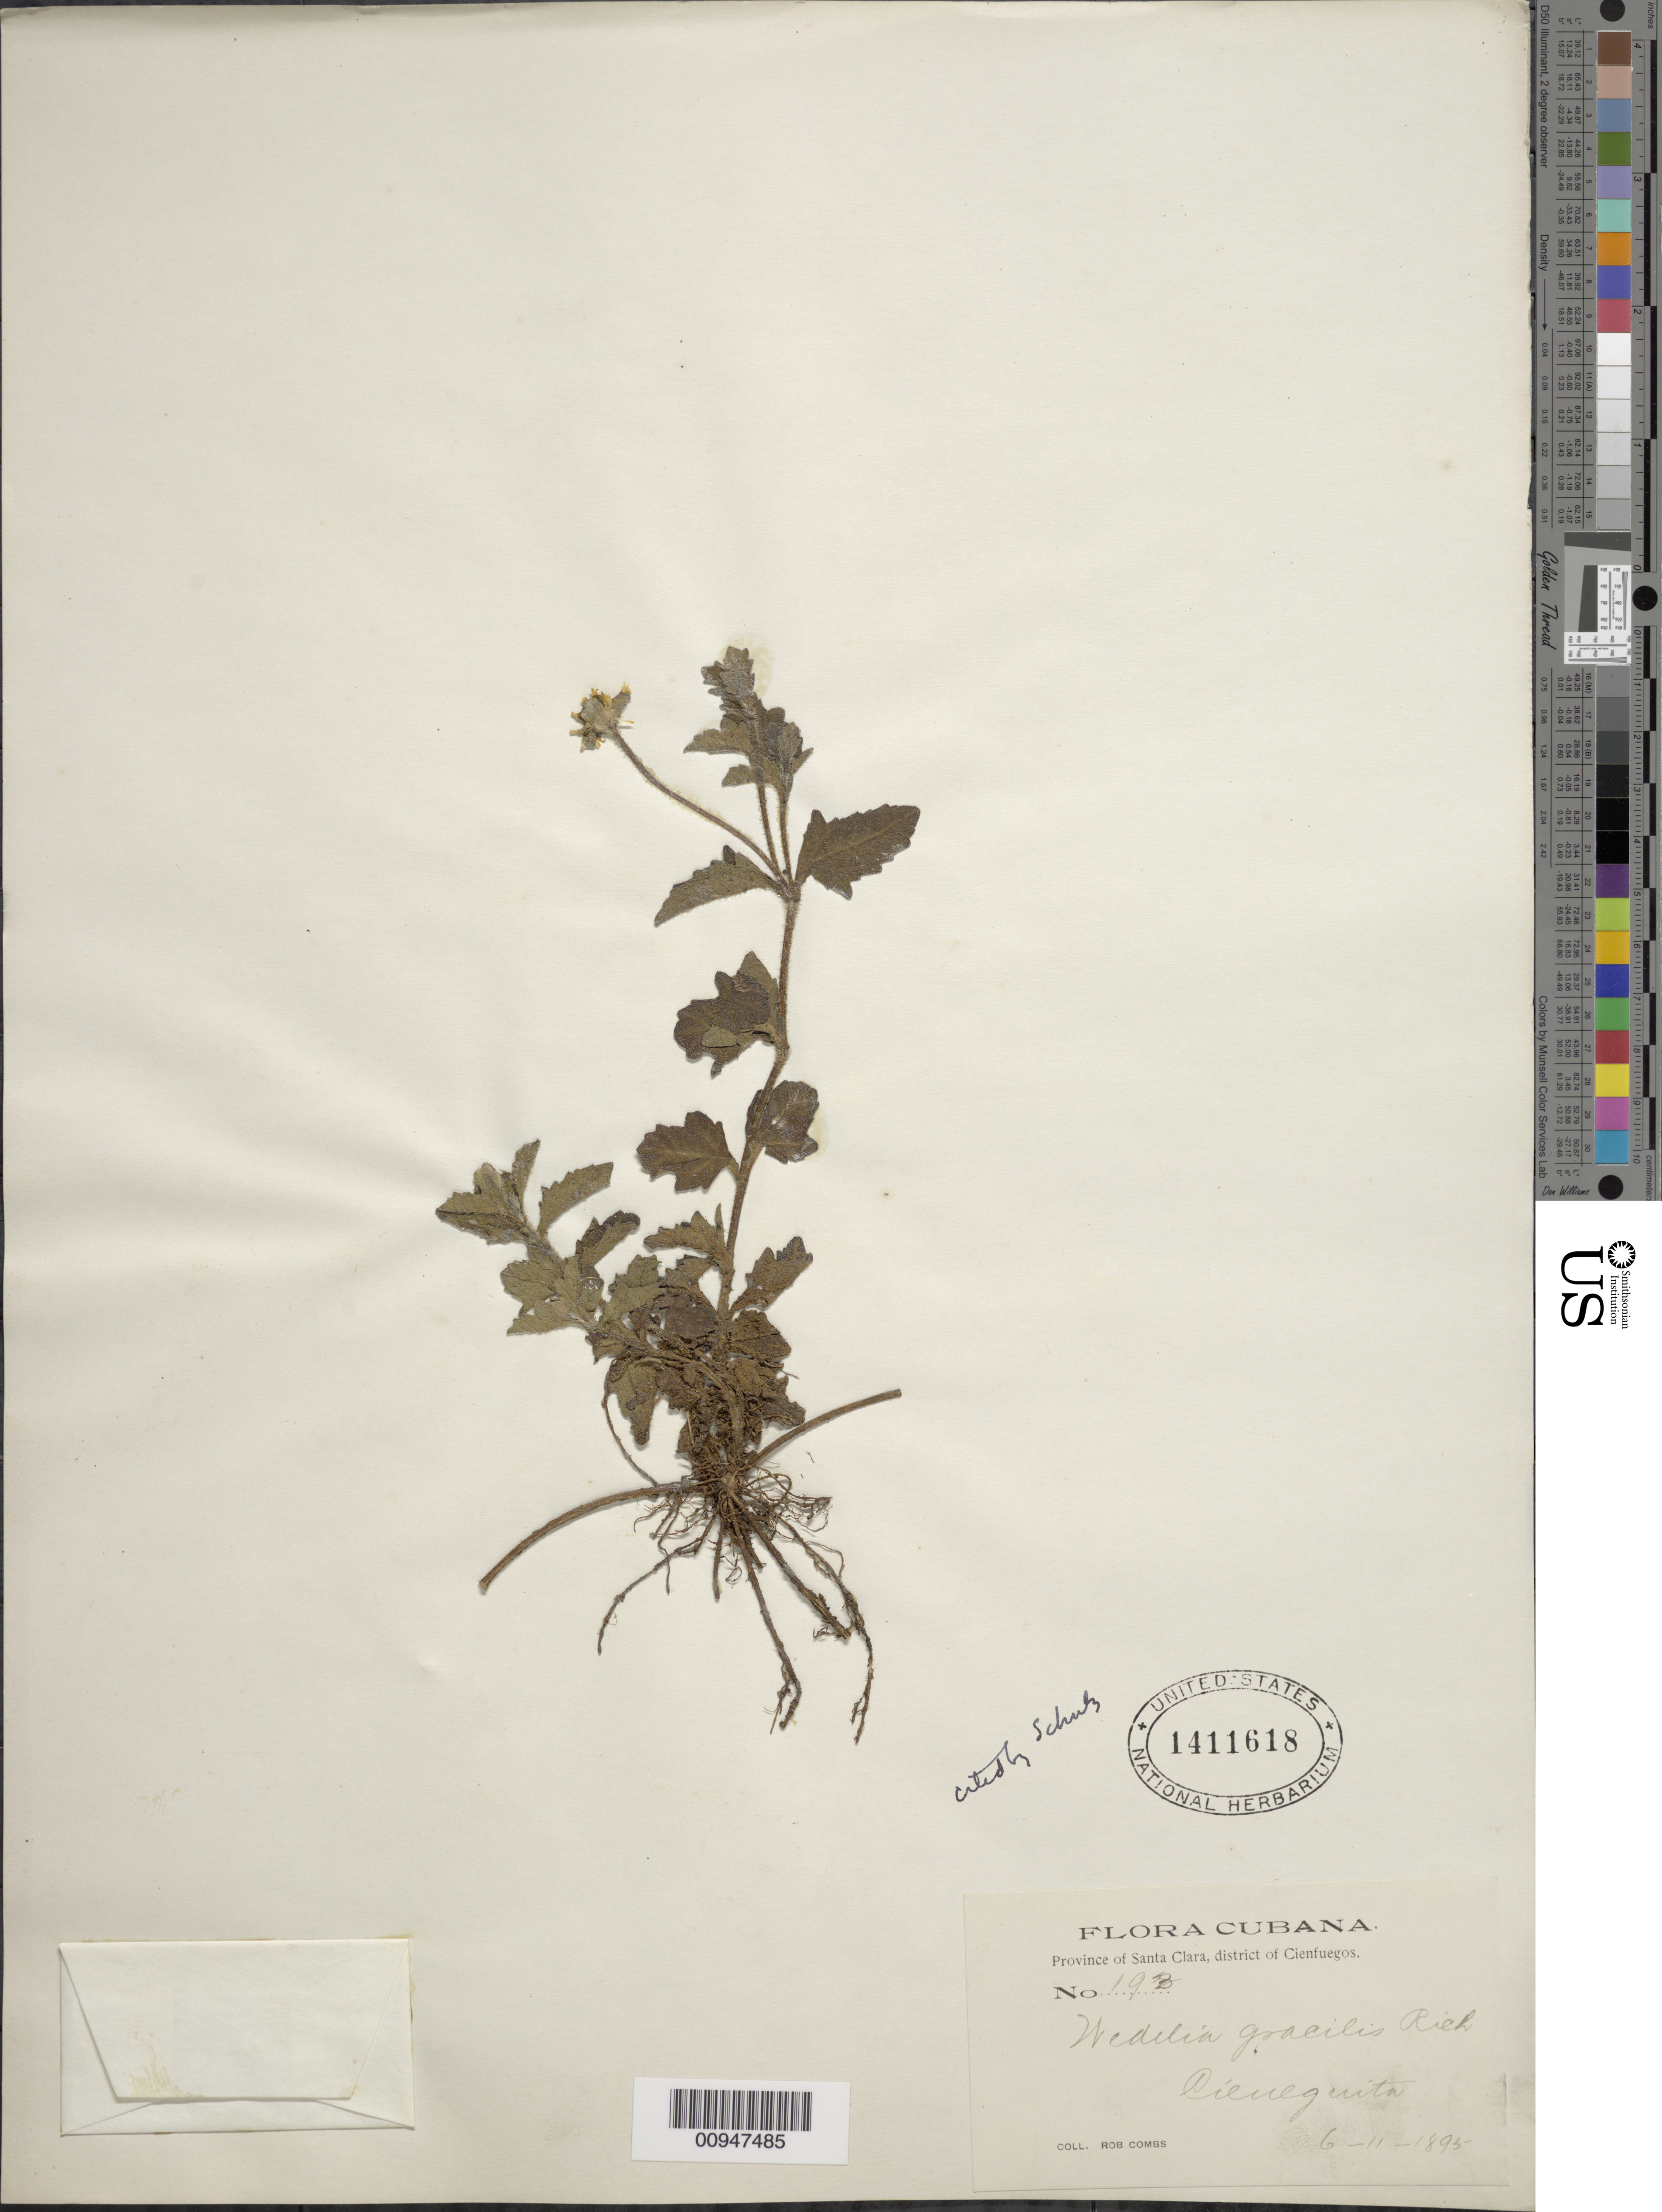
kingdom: Plantae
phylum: Tracheophyta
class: Magnoliopsida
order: Asterales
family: Asteraceae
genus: Sphagneticola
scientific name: Sphagneticola gracilis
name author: (Rich.) Pruski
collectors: R. Combs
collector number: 193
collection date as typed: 06 Nov 1895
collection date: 1895-11-06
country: Cuba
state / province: Las Villas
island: Cuba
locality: Cienfuegos Dist , Cienguita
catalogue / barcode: US 1411618